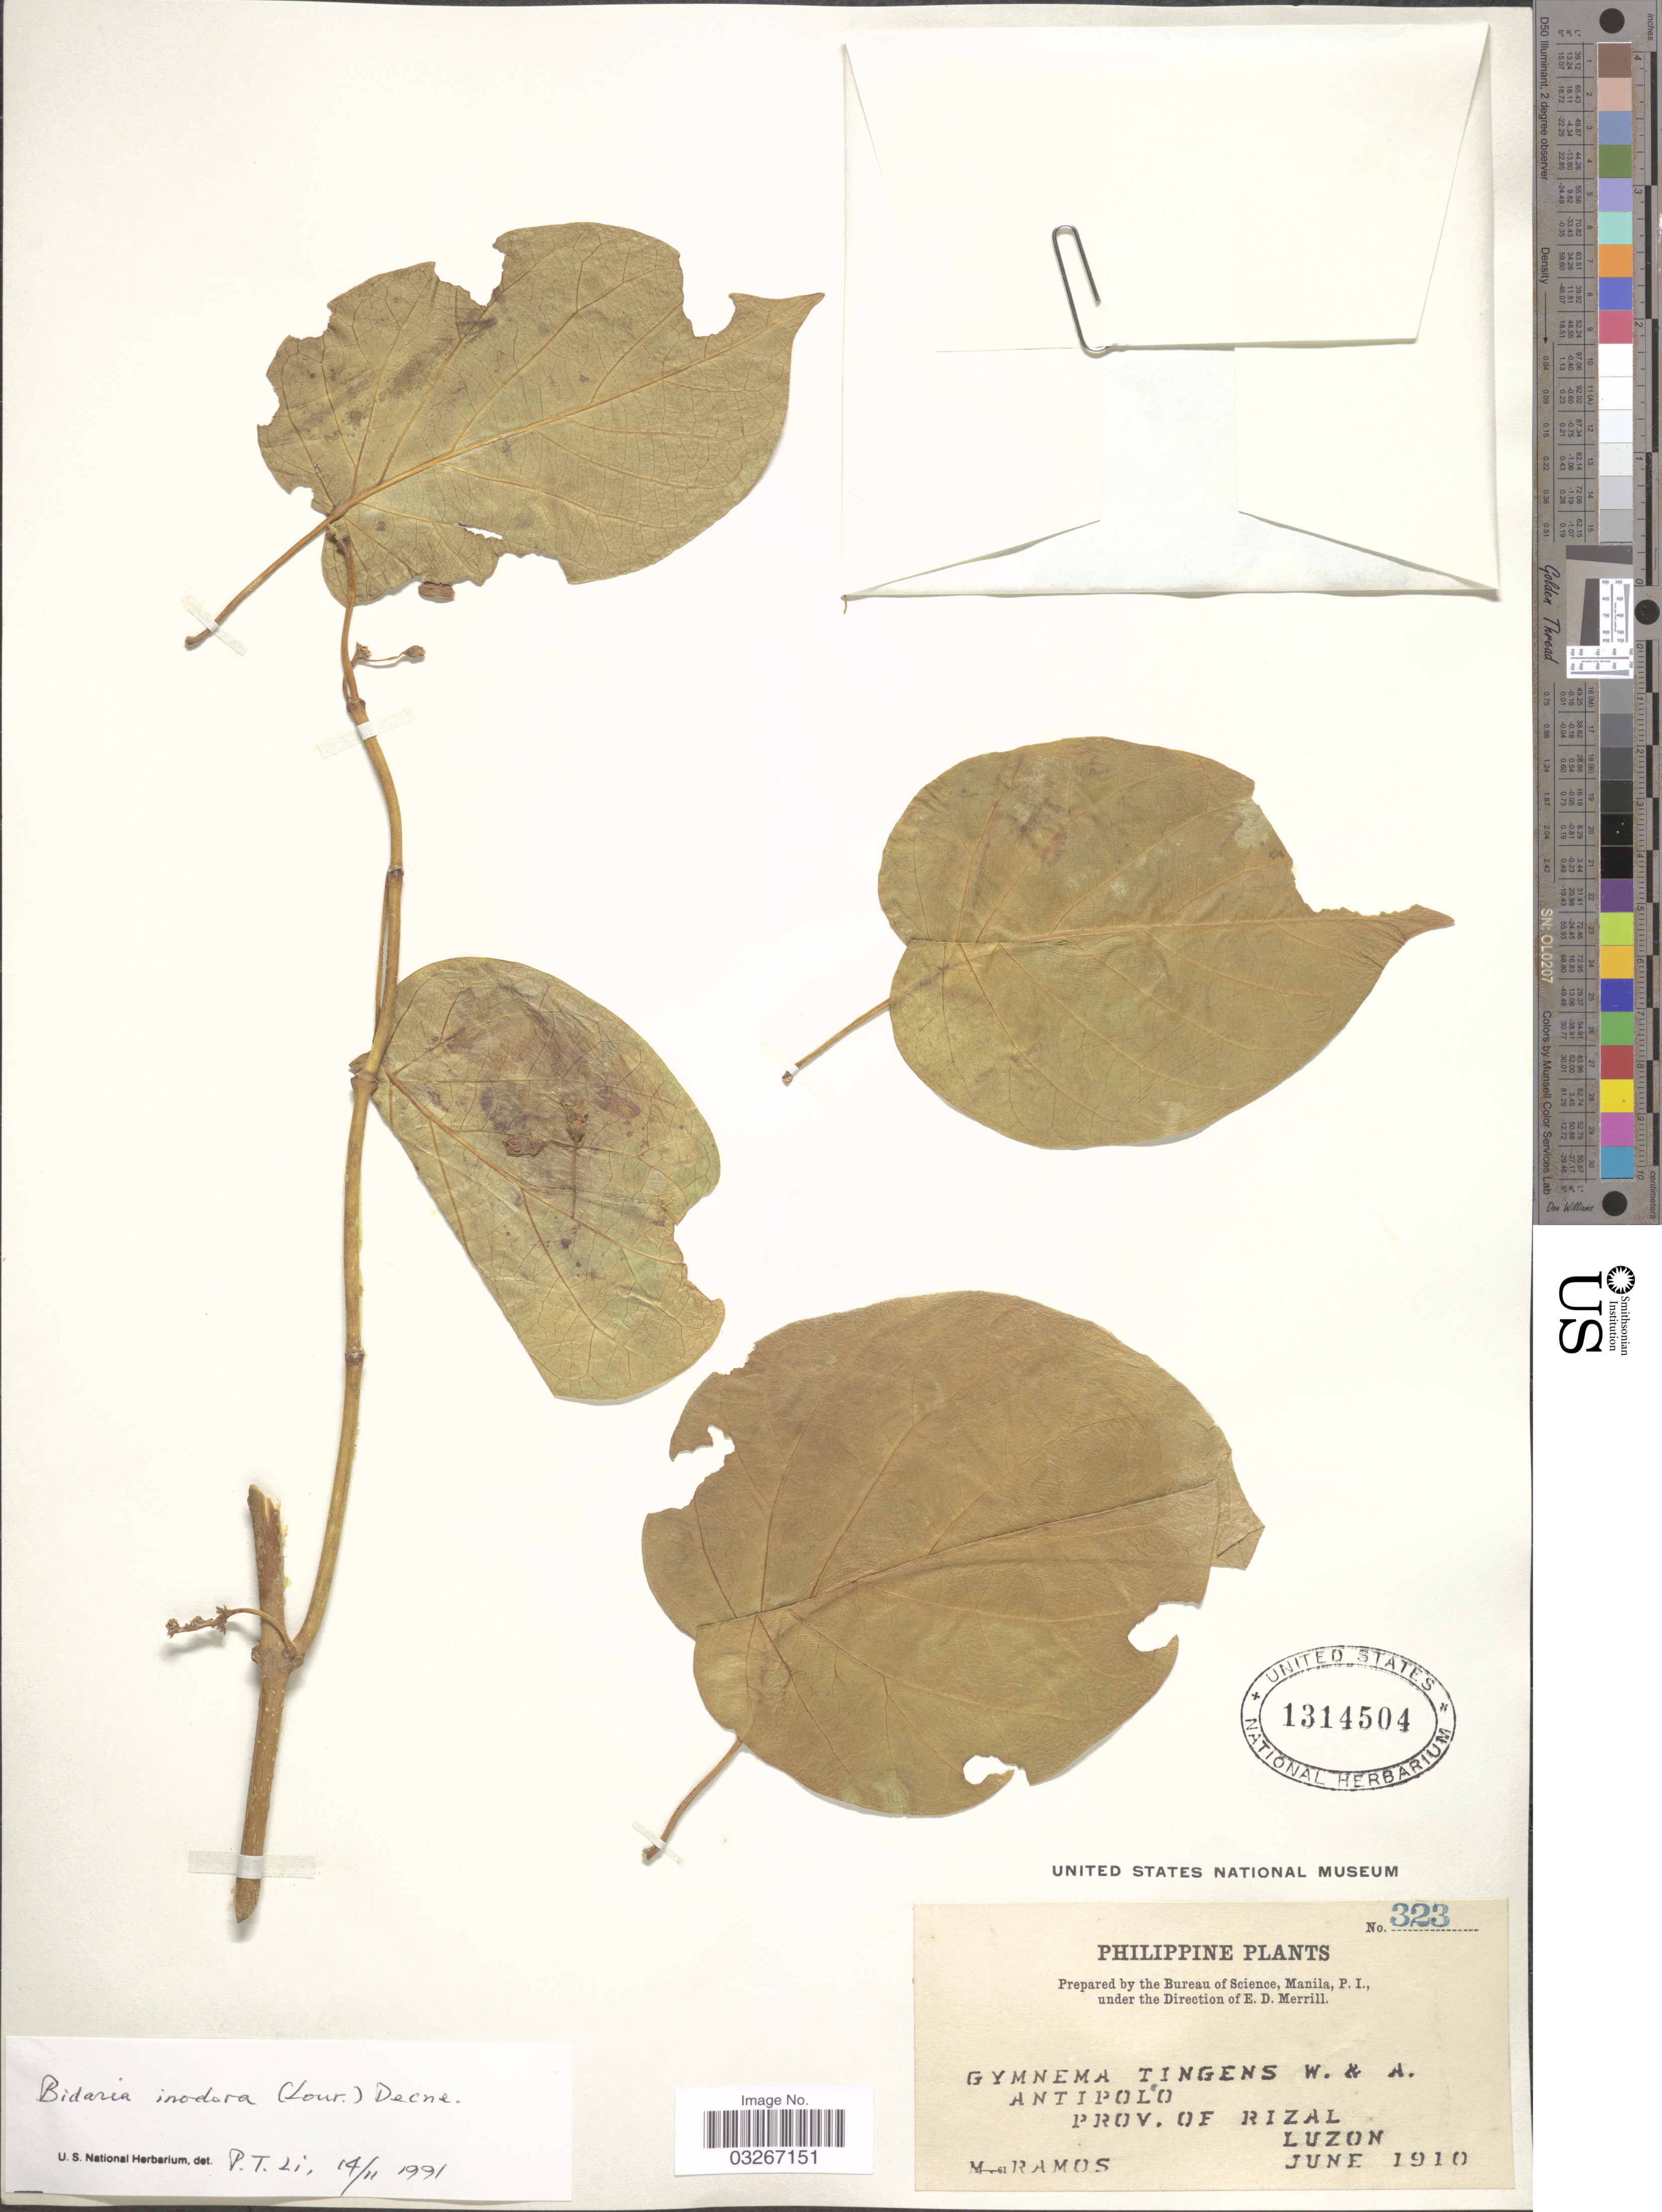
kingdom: Plantae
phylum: Tracheophyta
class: Magnoliopsida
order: Gentianales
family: Apocynaceae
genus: Gymnema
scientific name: Gymnema tingens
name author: (Roxb.) Wight & Arn.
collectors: M. Ramos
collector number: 323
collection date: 1910-06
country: Philippines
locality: Antipolo. Prov. of Rizal. Luzon.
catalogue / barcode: US 1314504